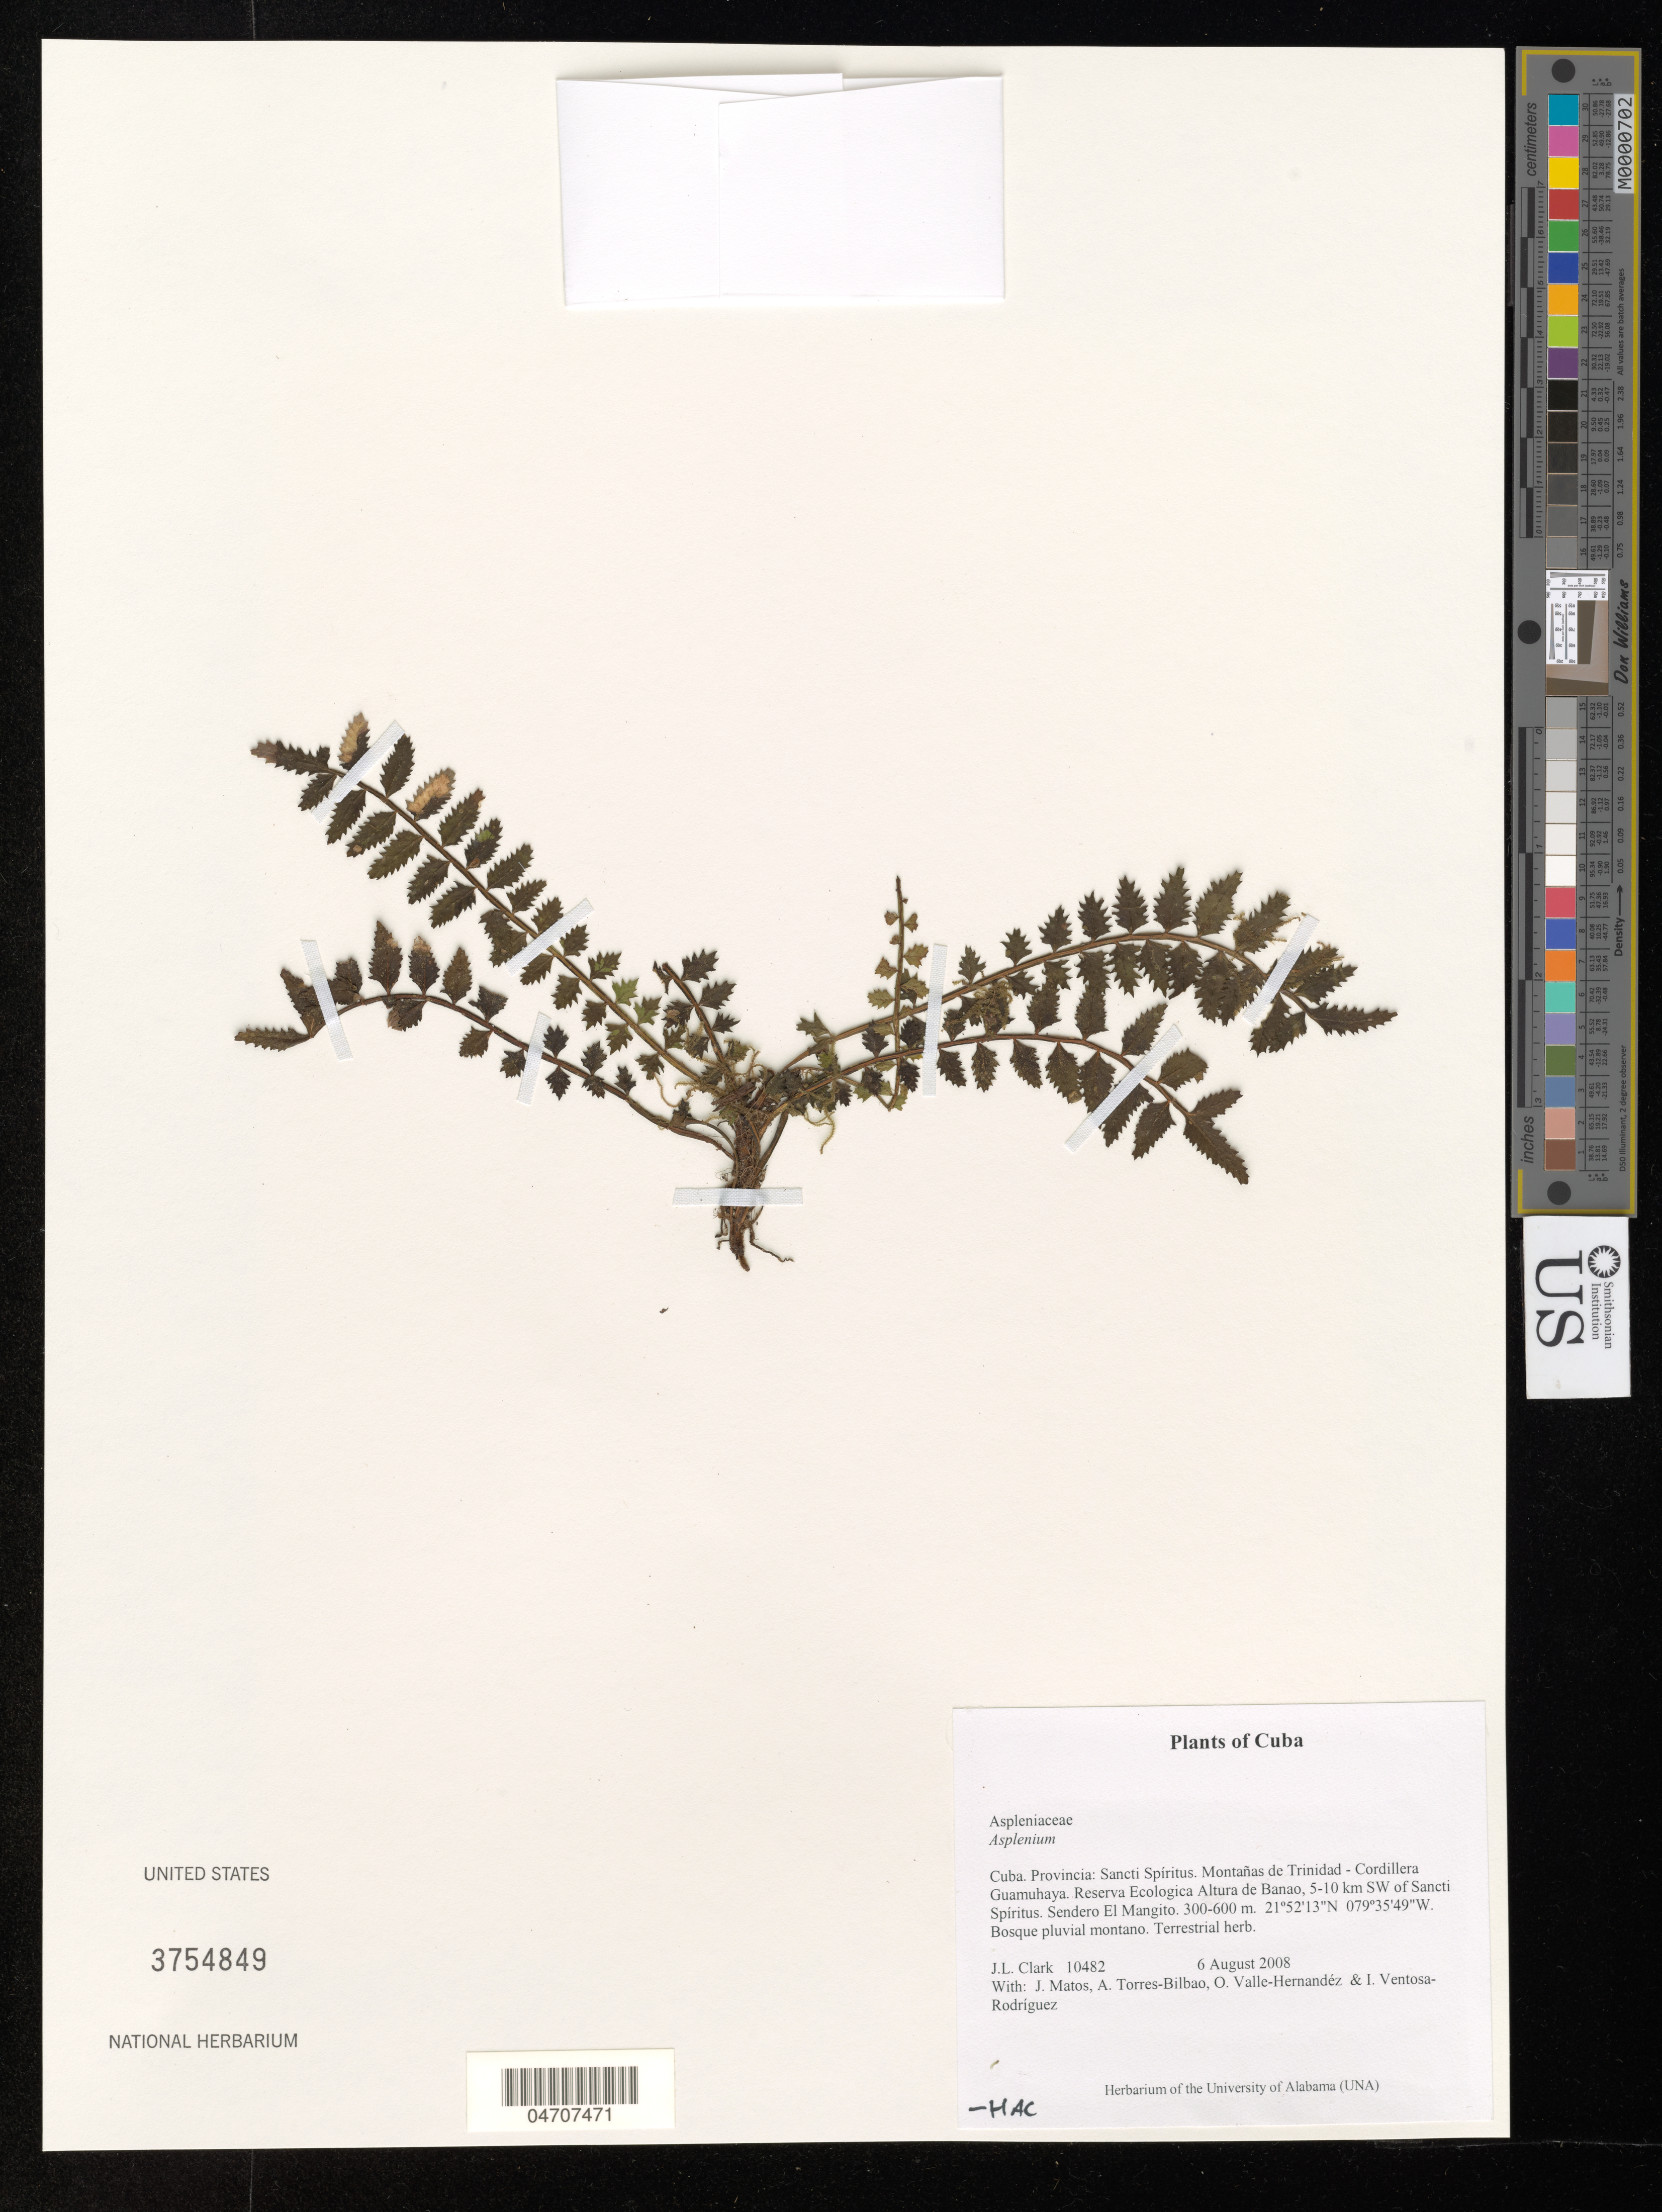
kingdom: Plantae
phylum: Tracheophyta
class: Polypodiopsida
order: Polypodiales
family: Aspleniaceae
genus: Asplenium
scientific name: Asplenium sp.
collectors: J. L. Clark, J. Matos, A. Torres-Bilbao & O. Valle-Hernandez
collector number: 10482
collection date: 2008-08-06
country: Cuba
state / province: Sancti Spíritus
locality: Montañas de Trinidad - Cordillera Guamuhaya. Reserva Ecologica Altura de Banao, 5-10 km SW of Sancti Spíritus. Sendero El Mangito.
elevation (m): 300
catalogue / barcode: US 3754849